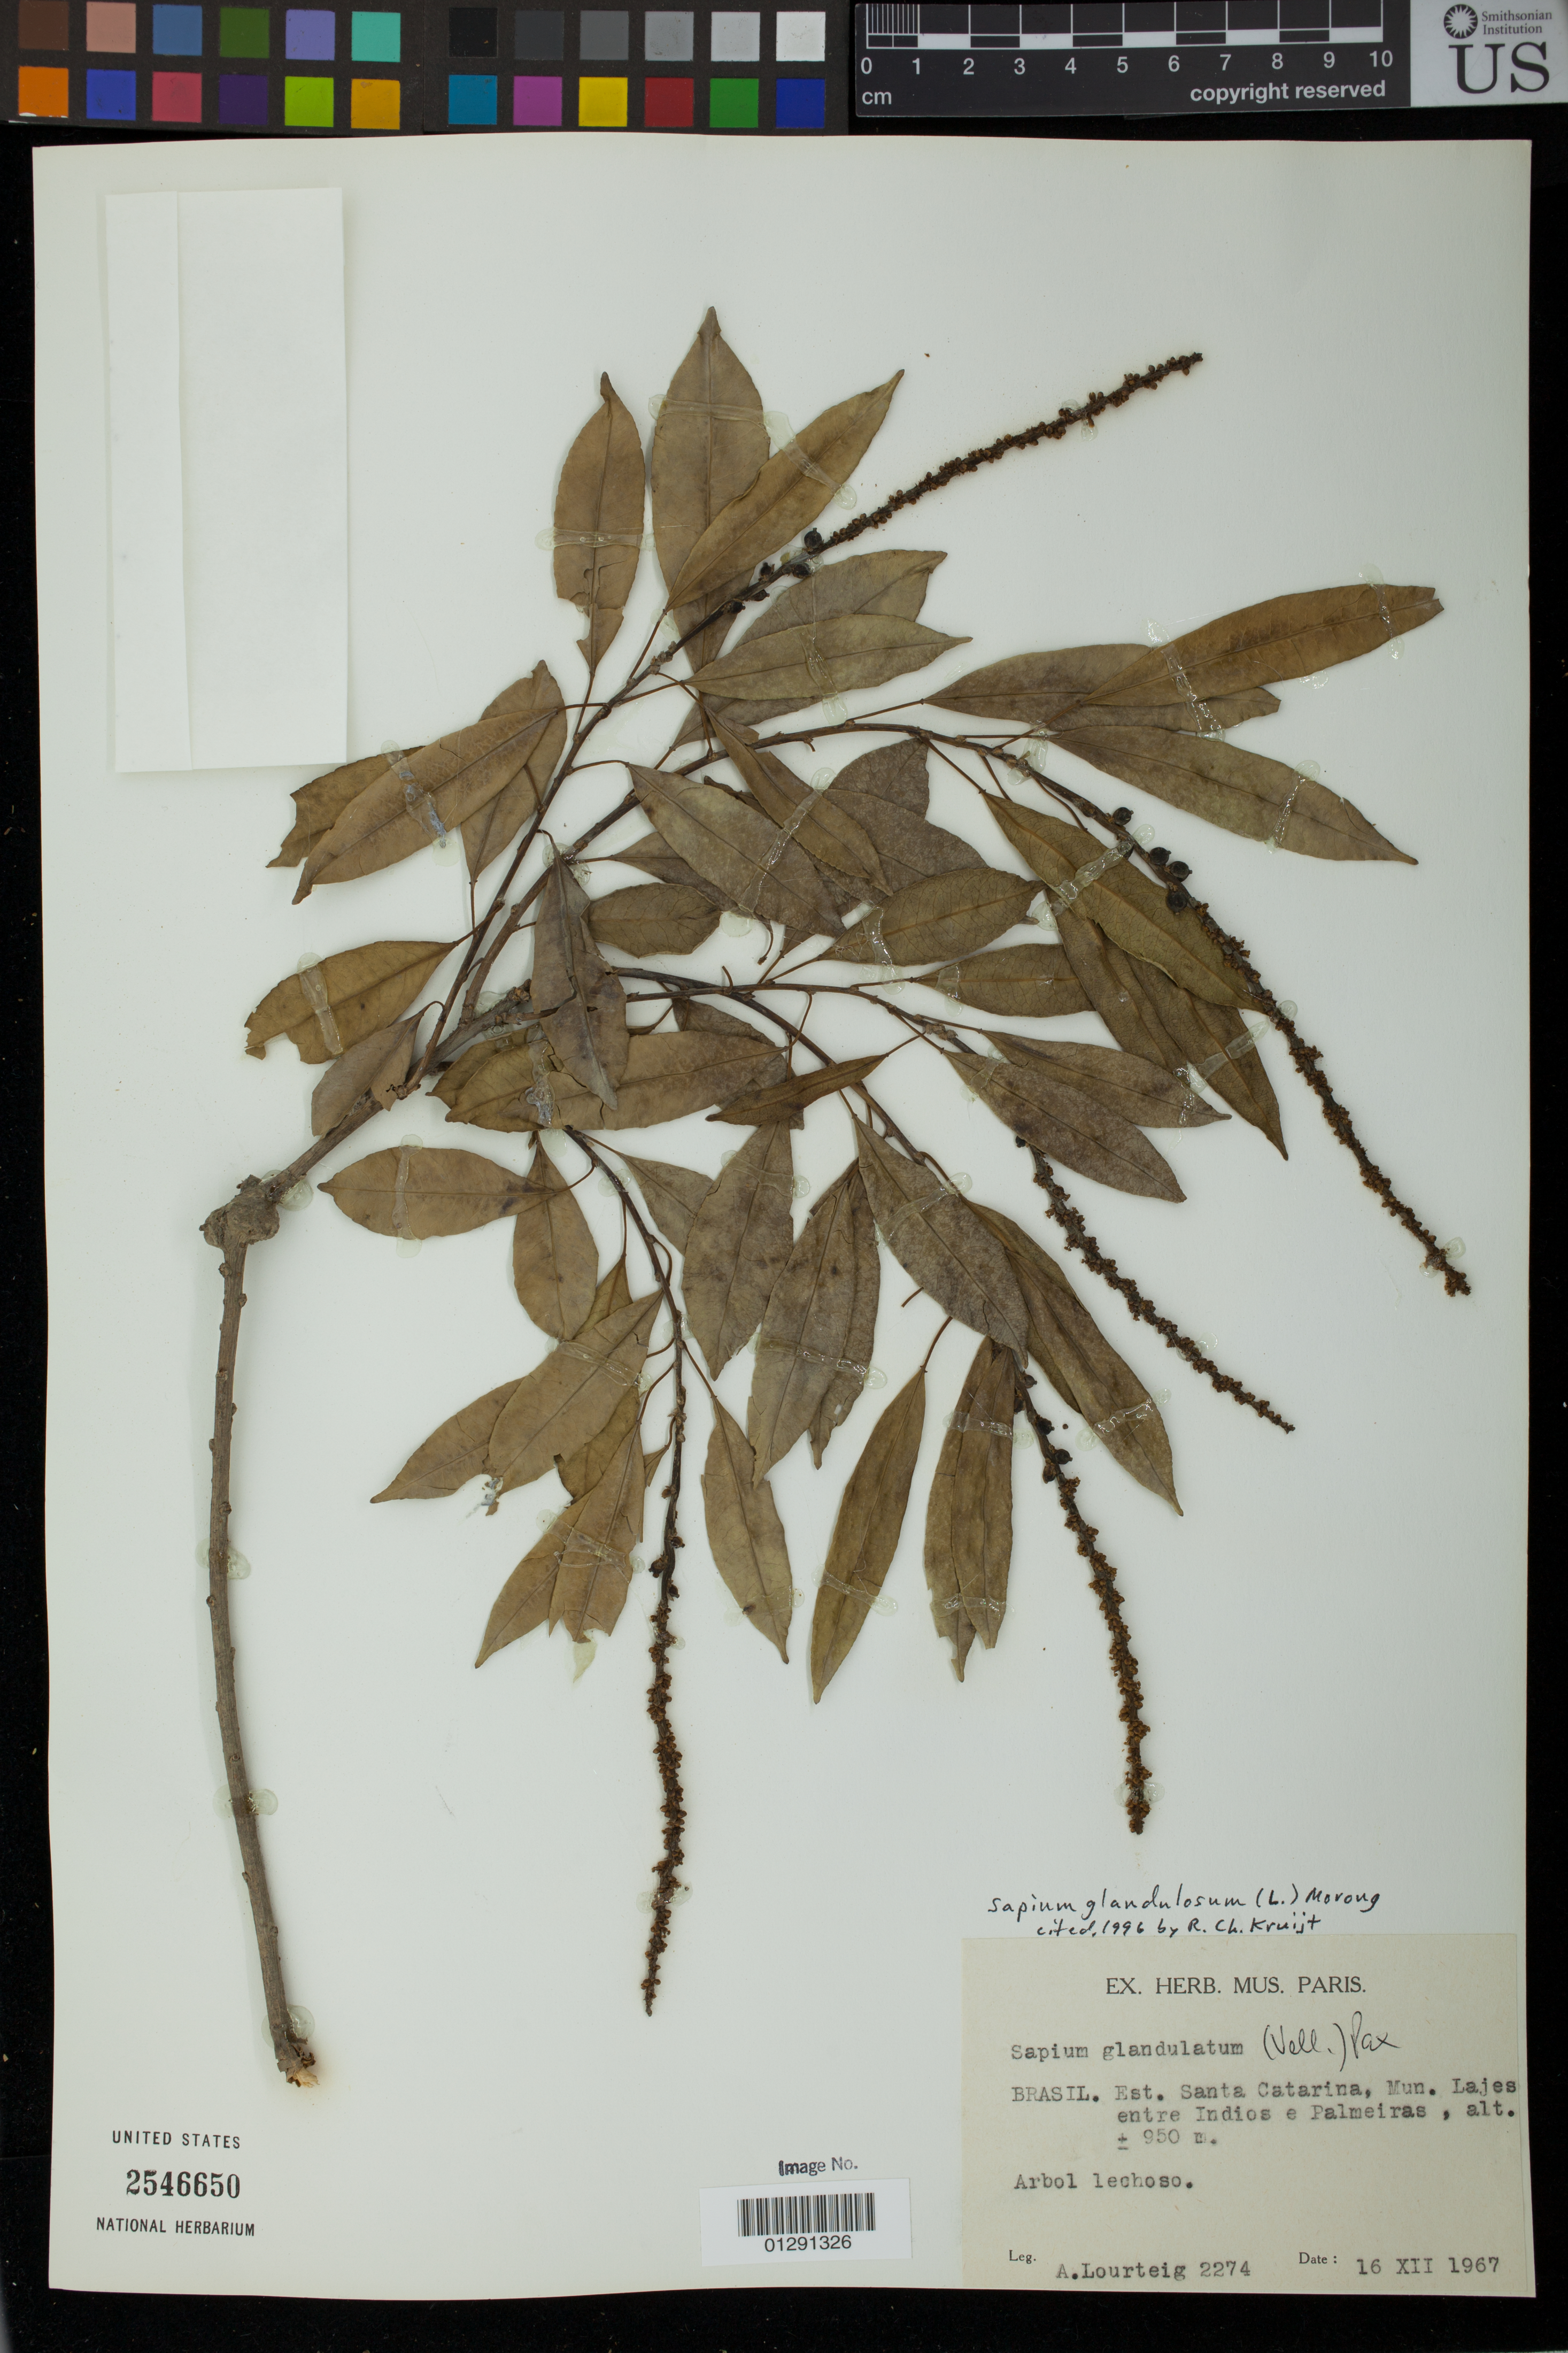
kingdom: Plantae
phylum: Tracheophyta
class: Magnoliopsida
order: Malpighiales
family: Euphorbiaceae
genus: Sapium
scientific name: Sapium glandulatum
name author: (Vell.) Pax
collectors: A. Lourtieg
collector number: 2274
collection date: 1967-12-16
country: Brazil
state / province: Santa Catarina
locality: Mun. Lajes entre Indios e Palmeiras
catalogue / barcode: US 2546650